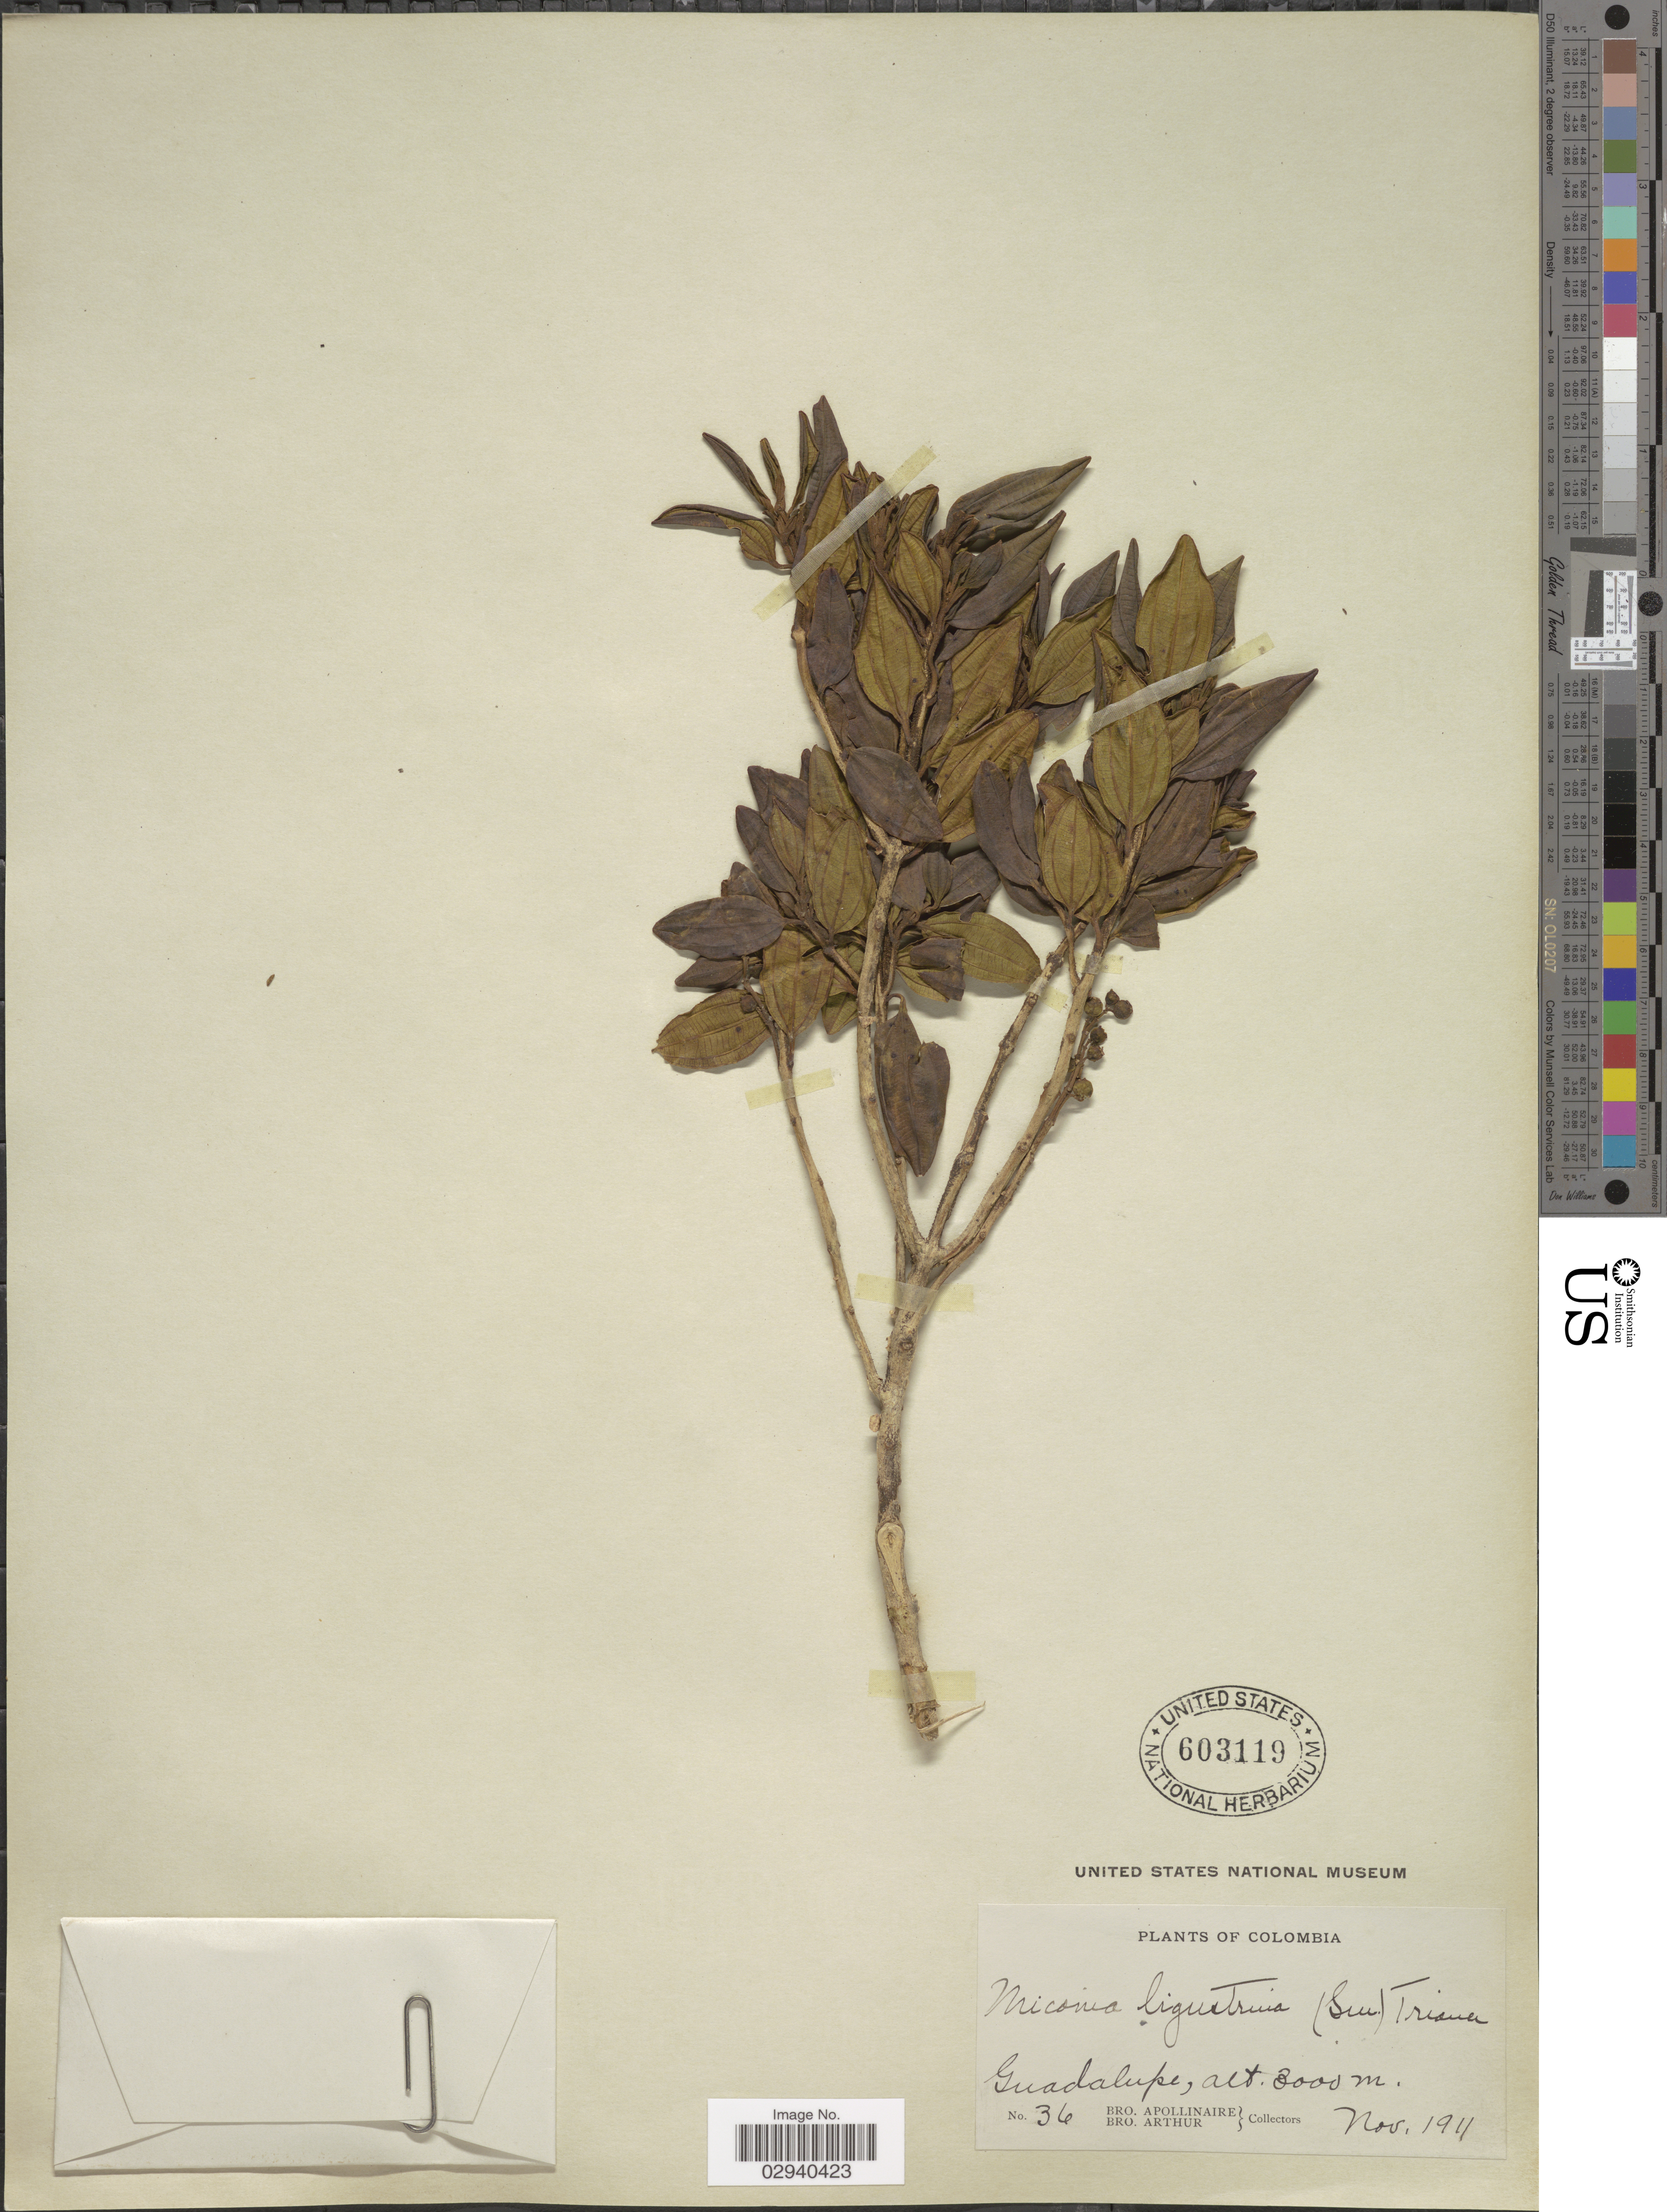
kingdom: Plantae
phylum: Tracheophyta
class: Magnoliopsida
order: Myrtales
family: Melastomataceae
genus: Miconia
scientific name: Miconia ligustrina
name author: (Sw.) Triana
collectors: Bro. Apollinaire & Bro. Arthur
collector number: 36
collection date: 1911-11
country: Colombia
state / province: Santander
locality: Guadalupe.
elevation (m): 3000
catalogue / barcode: US 603119